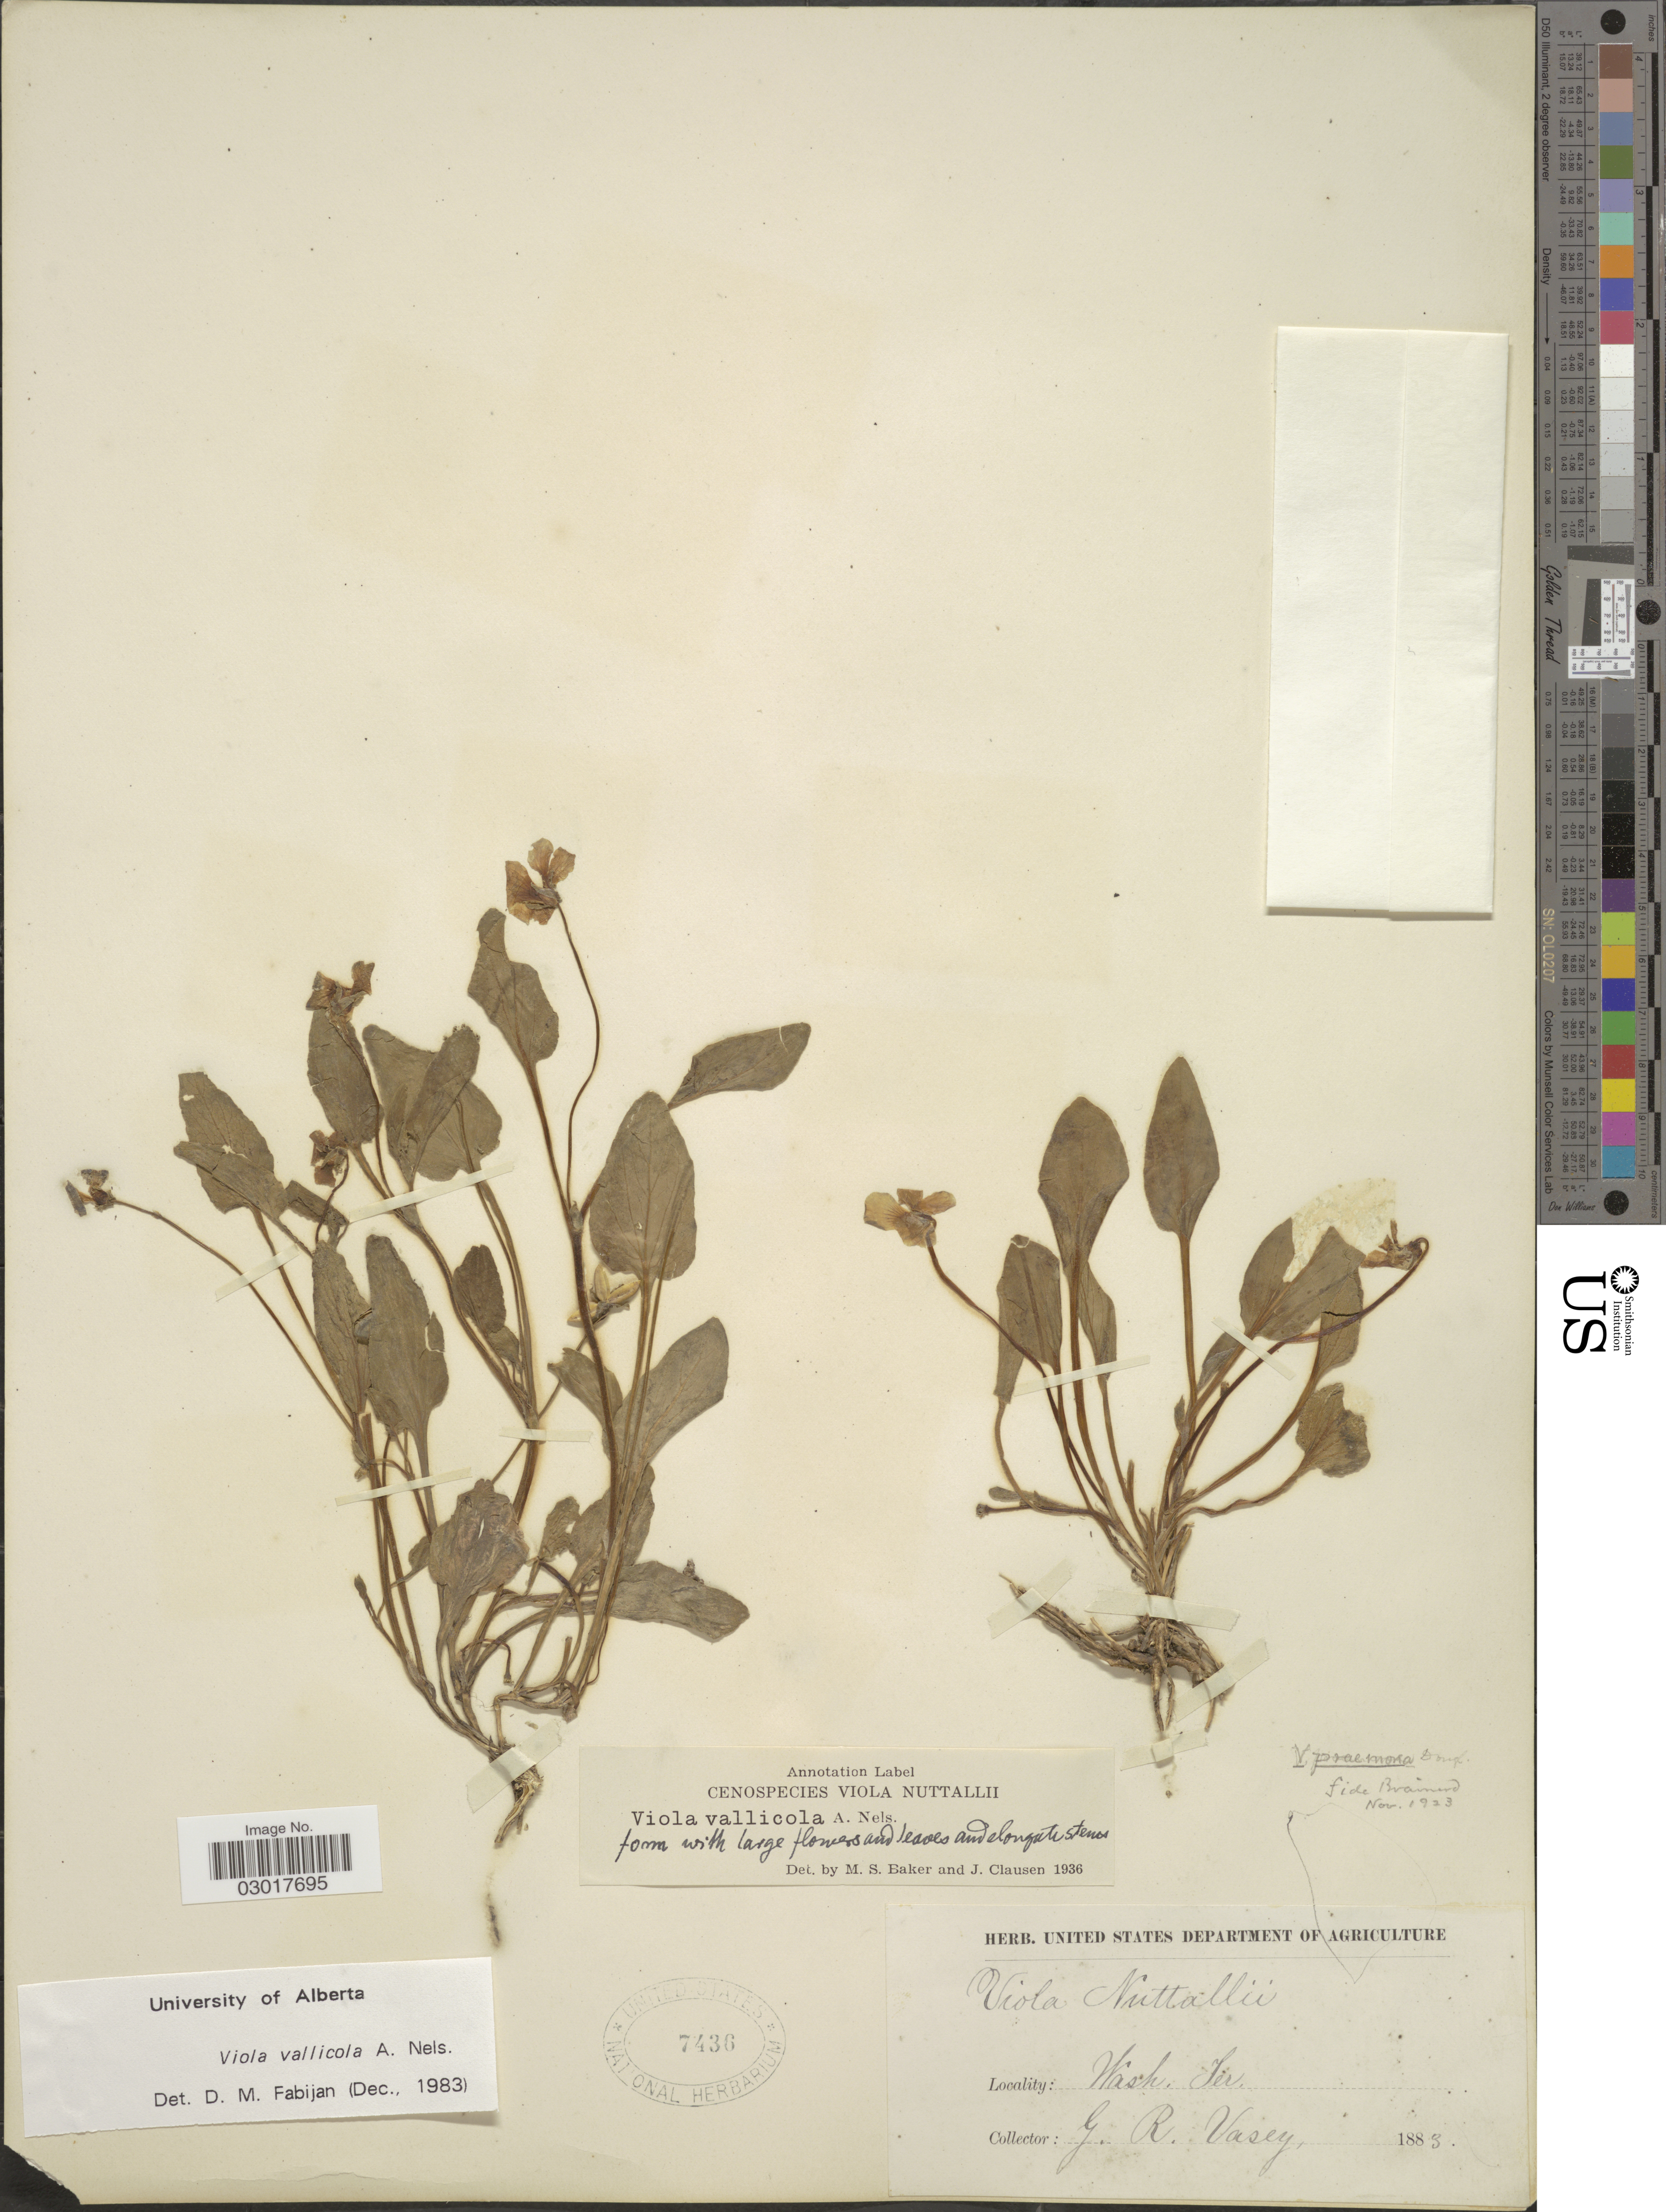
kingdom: Plantae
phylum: Tracheophyta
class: Magnoliopsida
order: Malpighiales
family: Violaceae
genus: Viola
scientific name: Viola vallicola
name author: A. Nelson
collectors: G. R. Vasey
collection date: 1883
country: United States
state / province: Washington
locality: Wash. Ter.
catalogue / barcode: US 7436